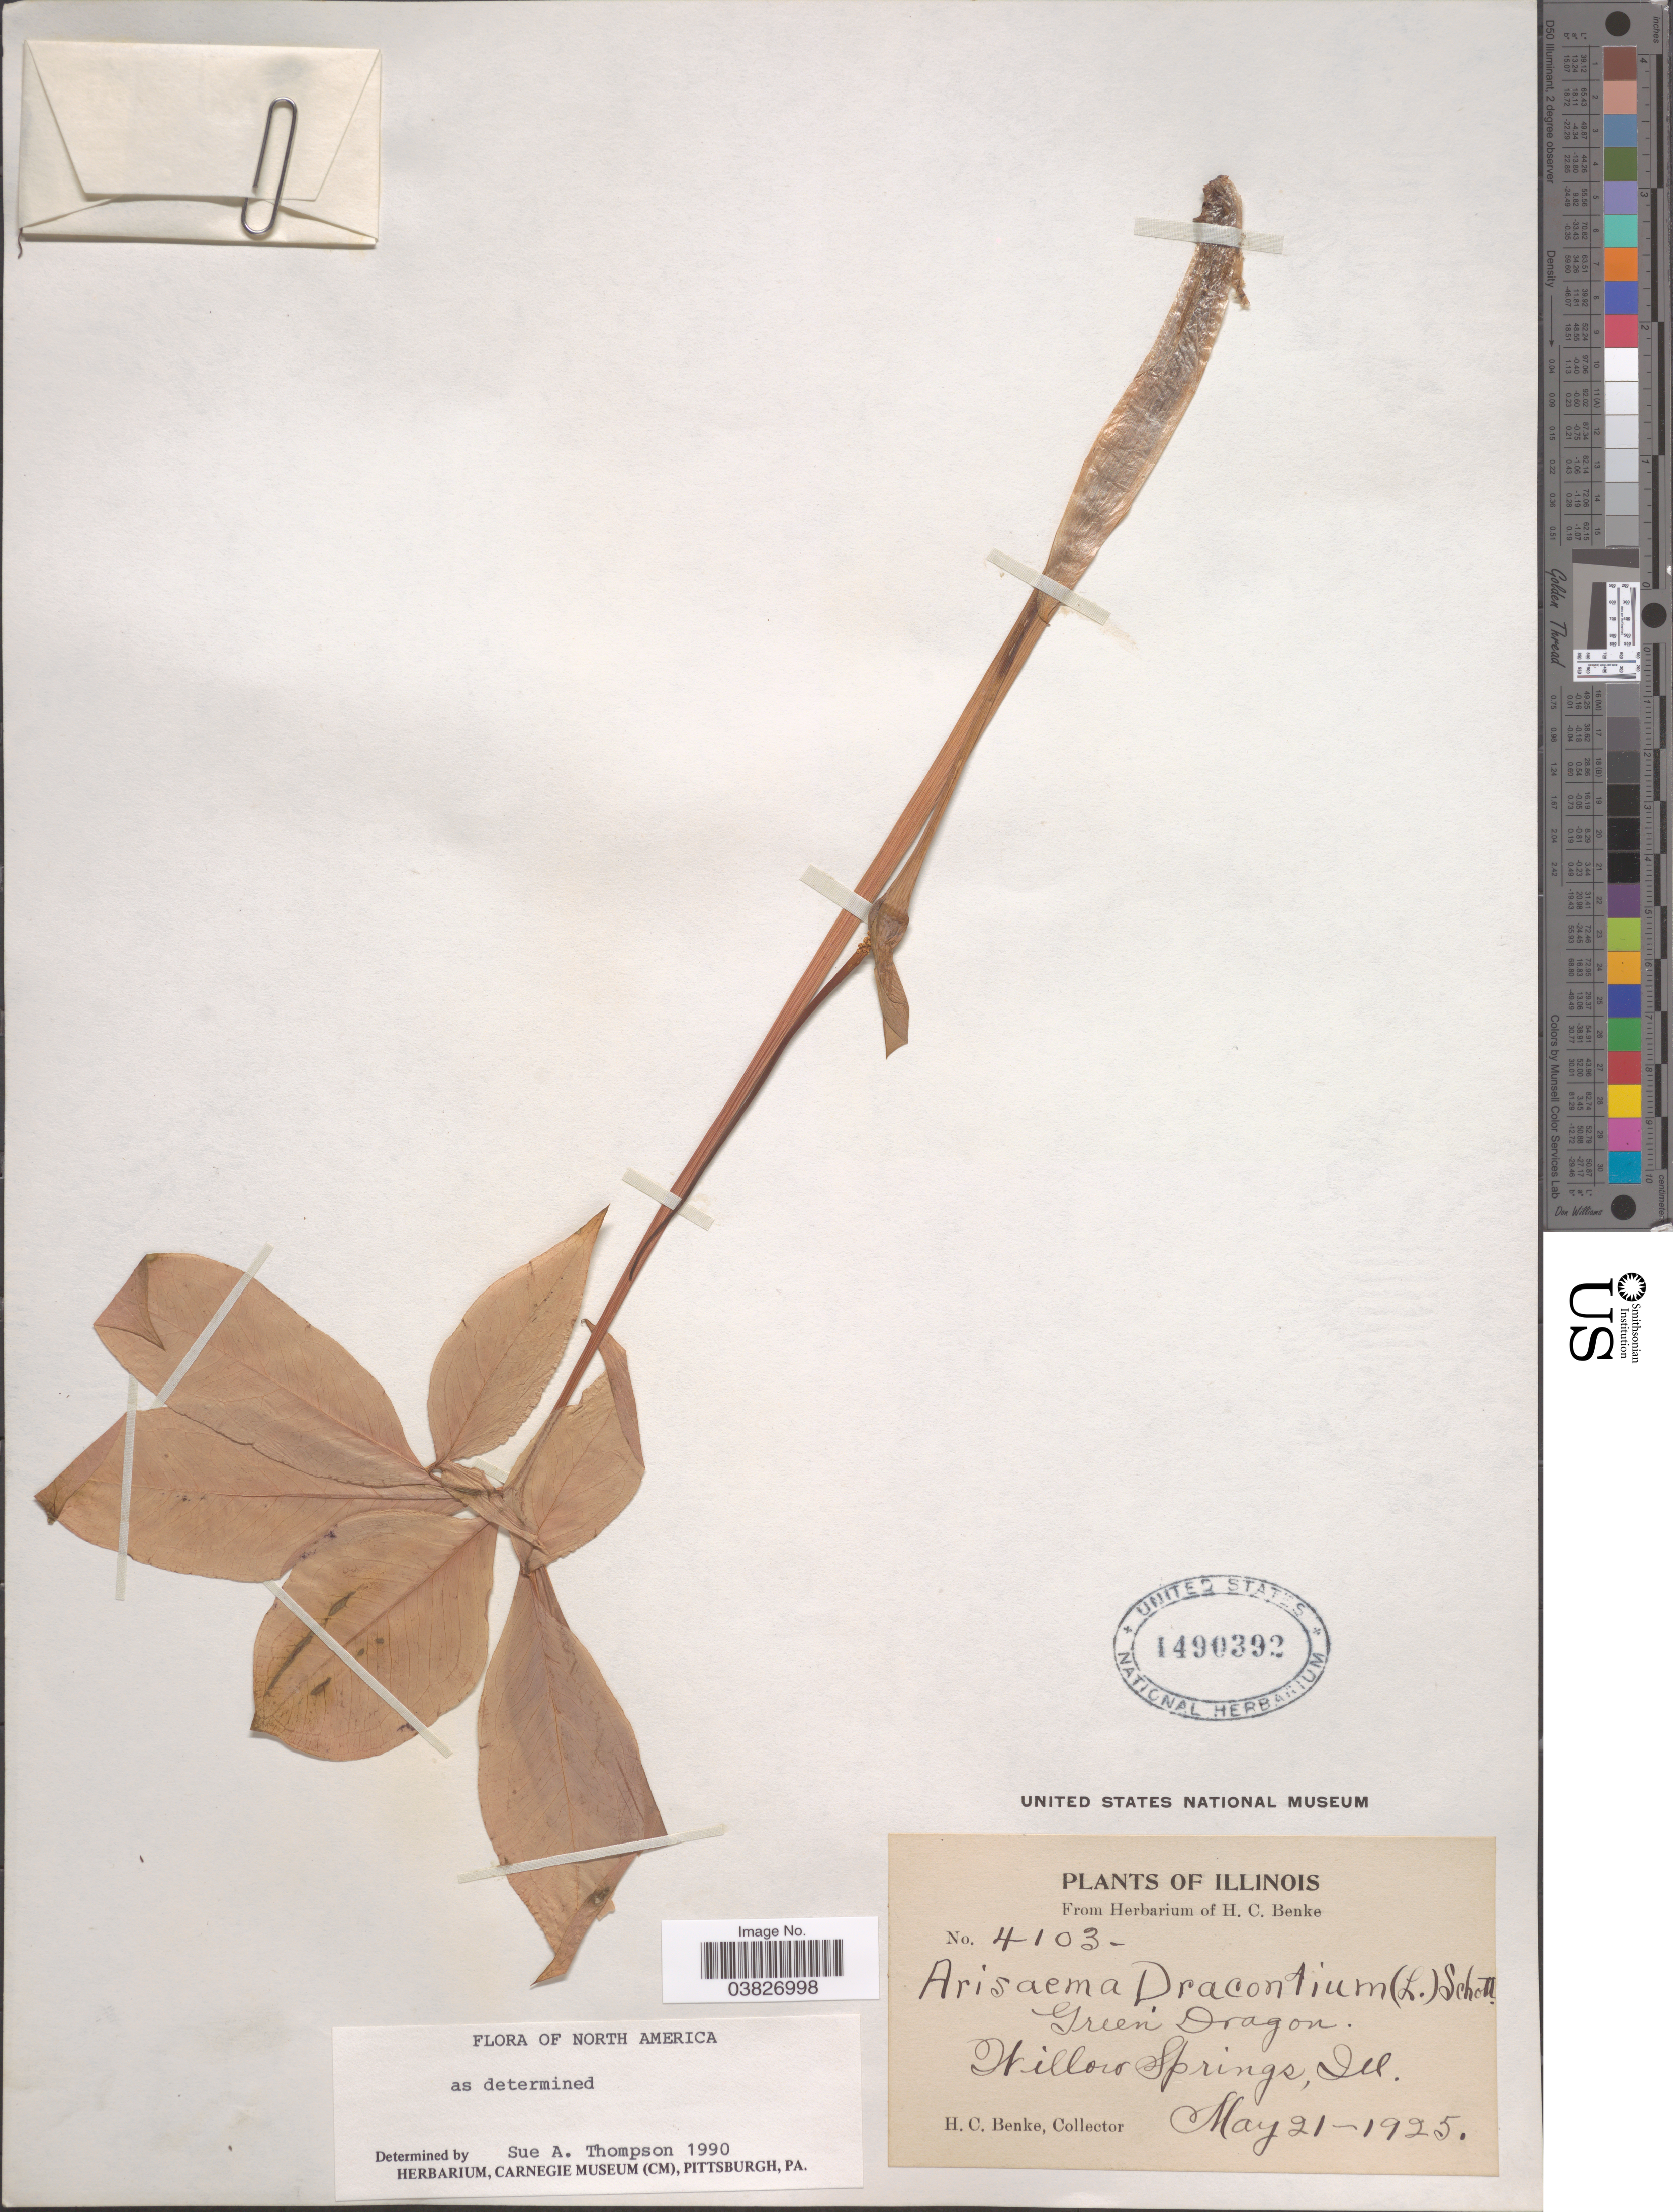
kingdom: Plantae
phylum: Tracheophyta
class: Liliopsida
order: Alismatales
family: Araceae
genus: Arisaema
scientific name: Arisaema dracontium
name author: (L.) Schott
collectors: H. Benke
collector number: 4103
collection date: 1925-05-21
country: United States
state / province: Illinois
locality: Willow Springs.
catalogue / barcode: US 1490392